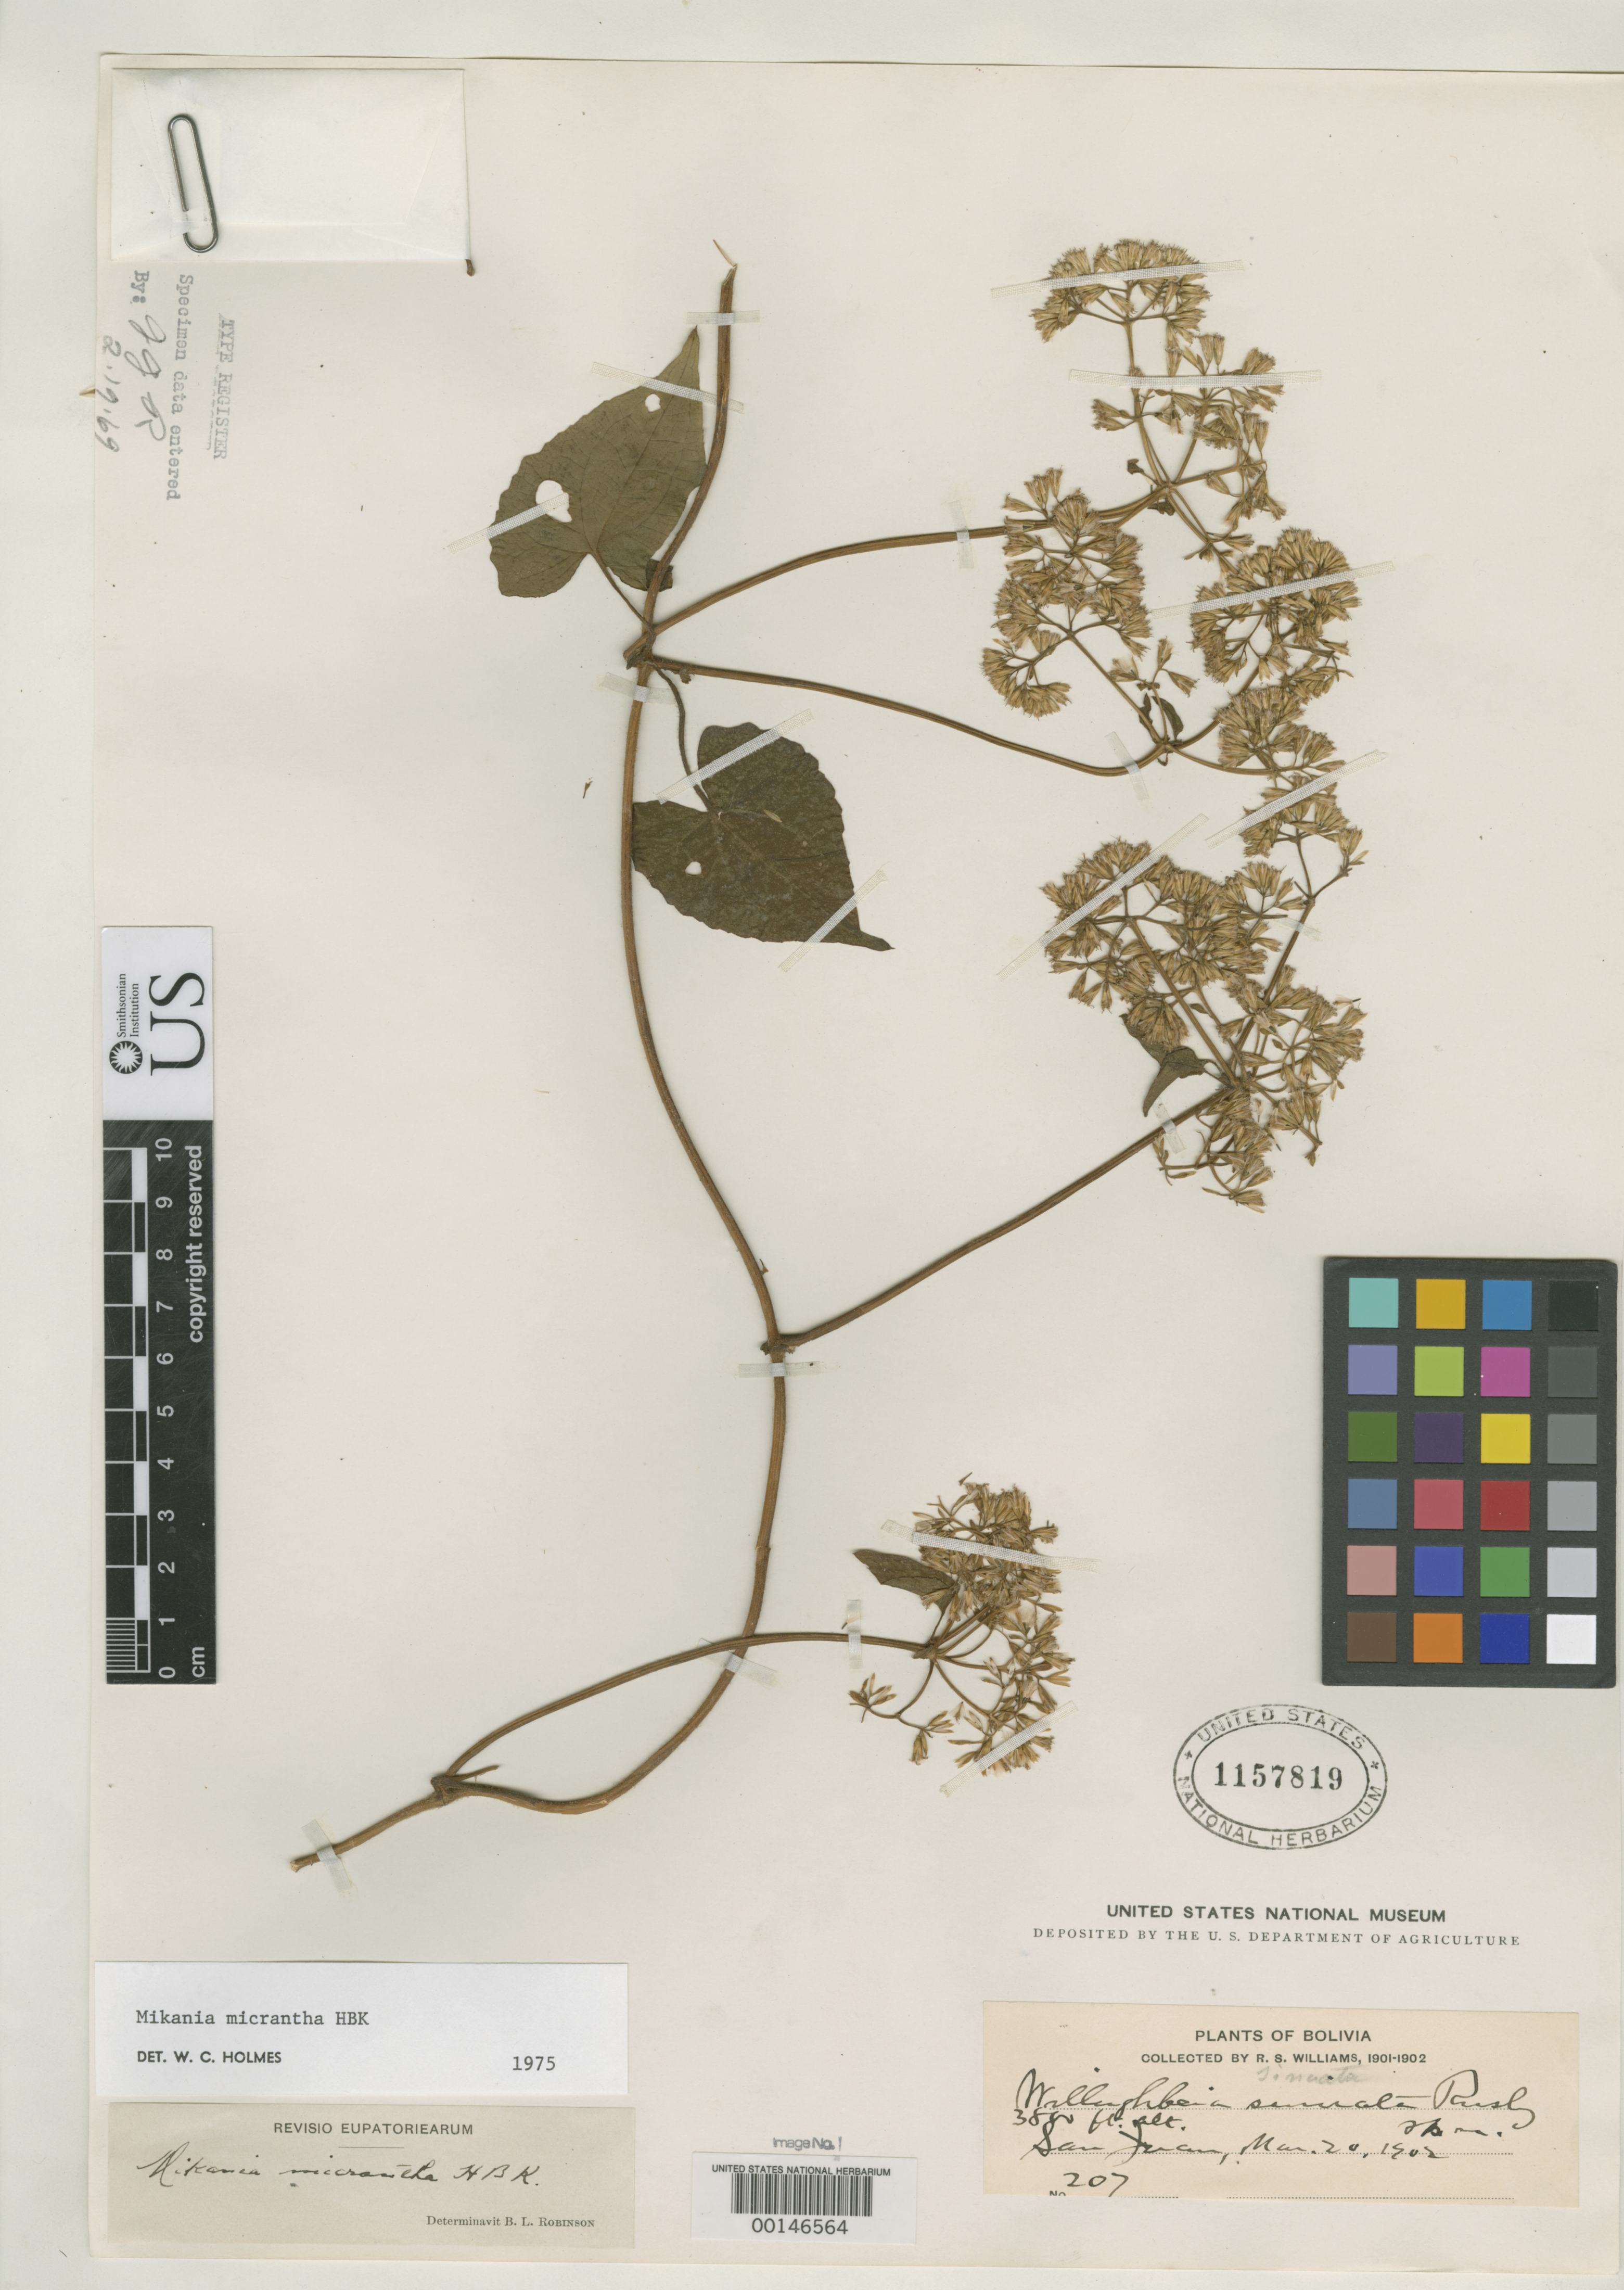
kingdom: Plantae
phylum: Tracheophyta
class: Magnoliopsida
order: Asterales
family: Asteraceae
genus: Mikania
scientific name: Mikania sinuata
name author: Rusby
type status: Syntype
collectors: R. S. Williams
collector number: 207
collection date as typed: March 20, 1902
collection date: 1902-03-20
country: Bolivia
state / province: La Paz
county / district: Franz Tamayo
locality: San Juan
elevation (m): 1158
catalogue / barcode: US 1157819